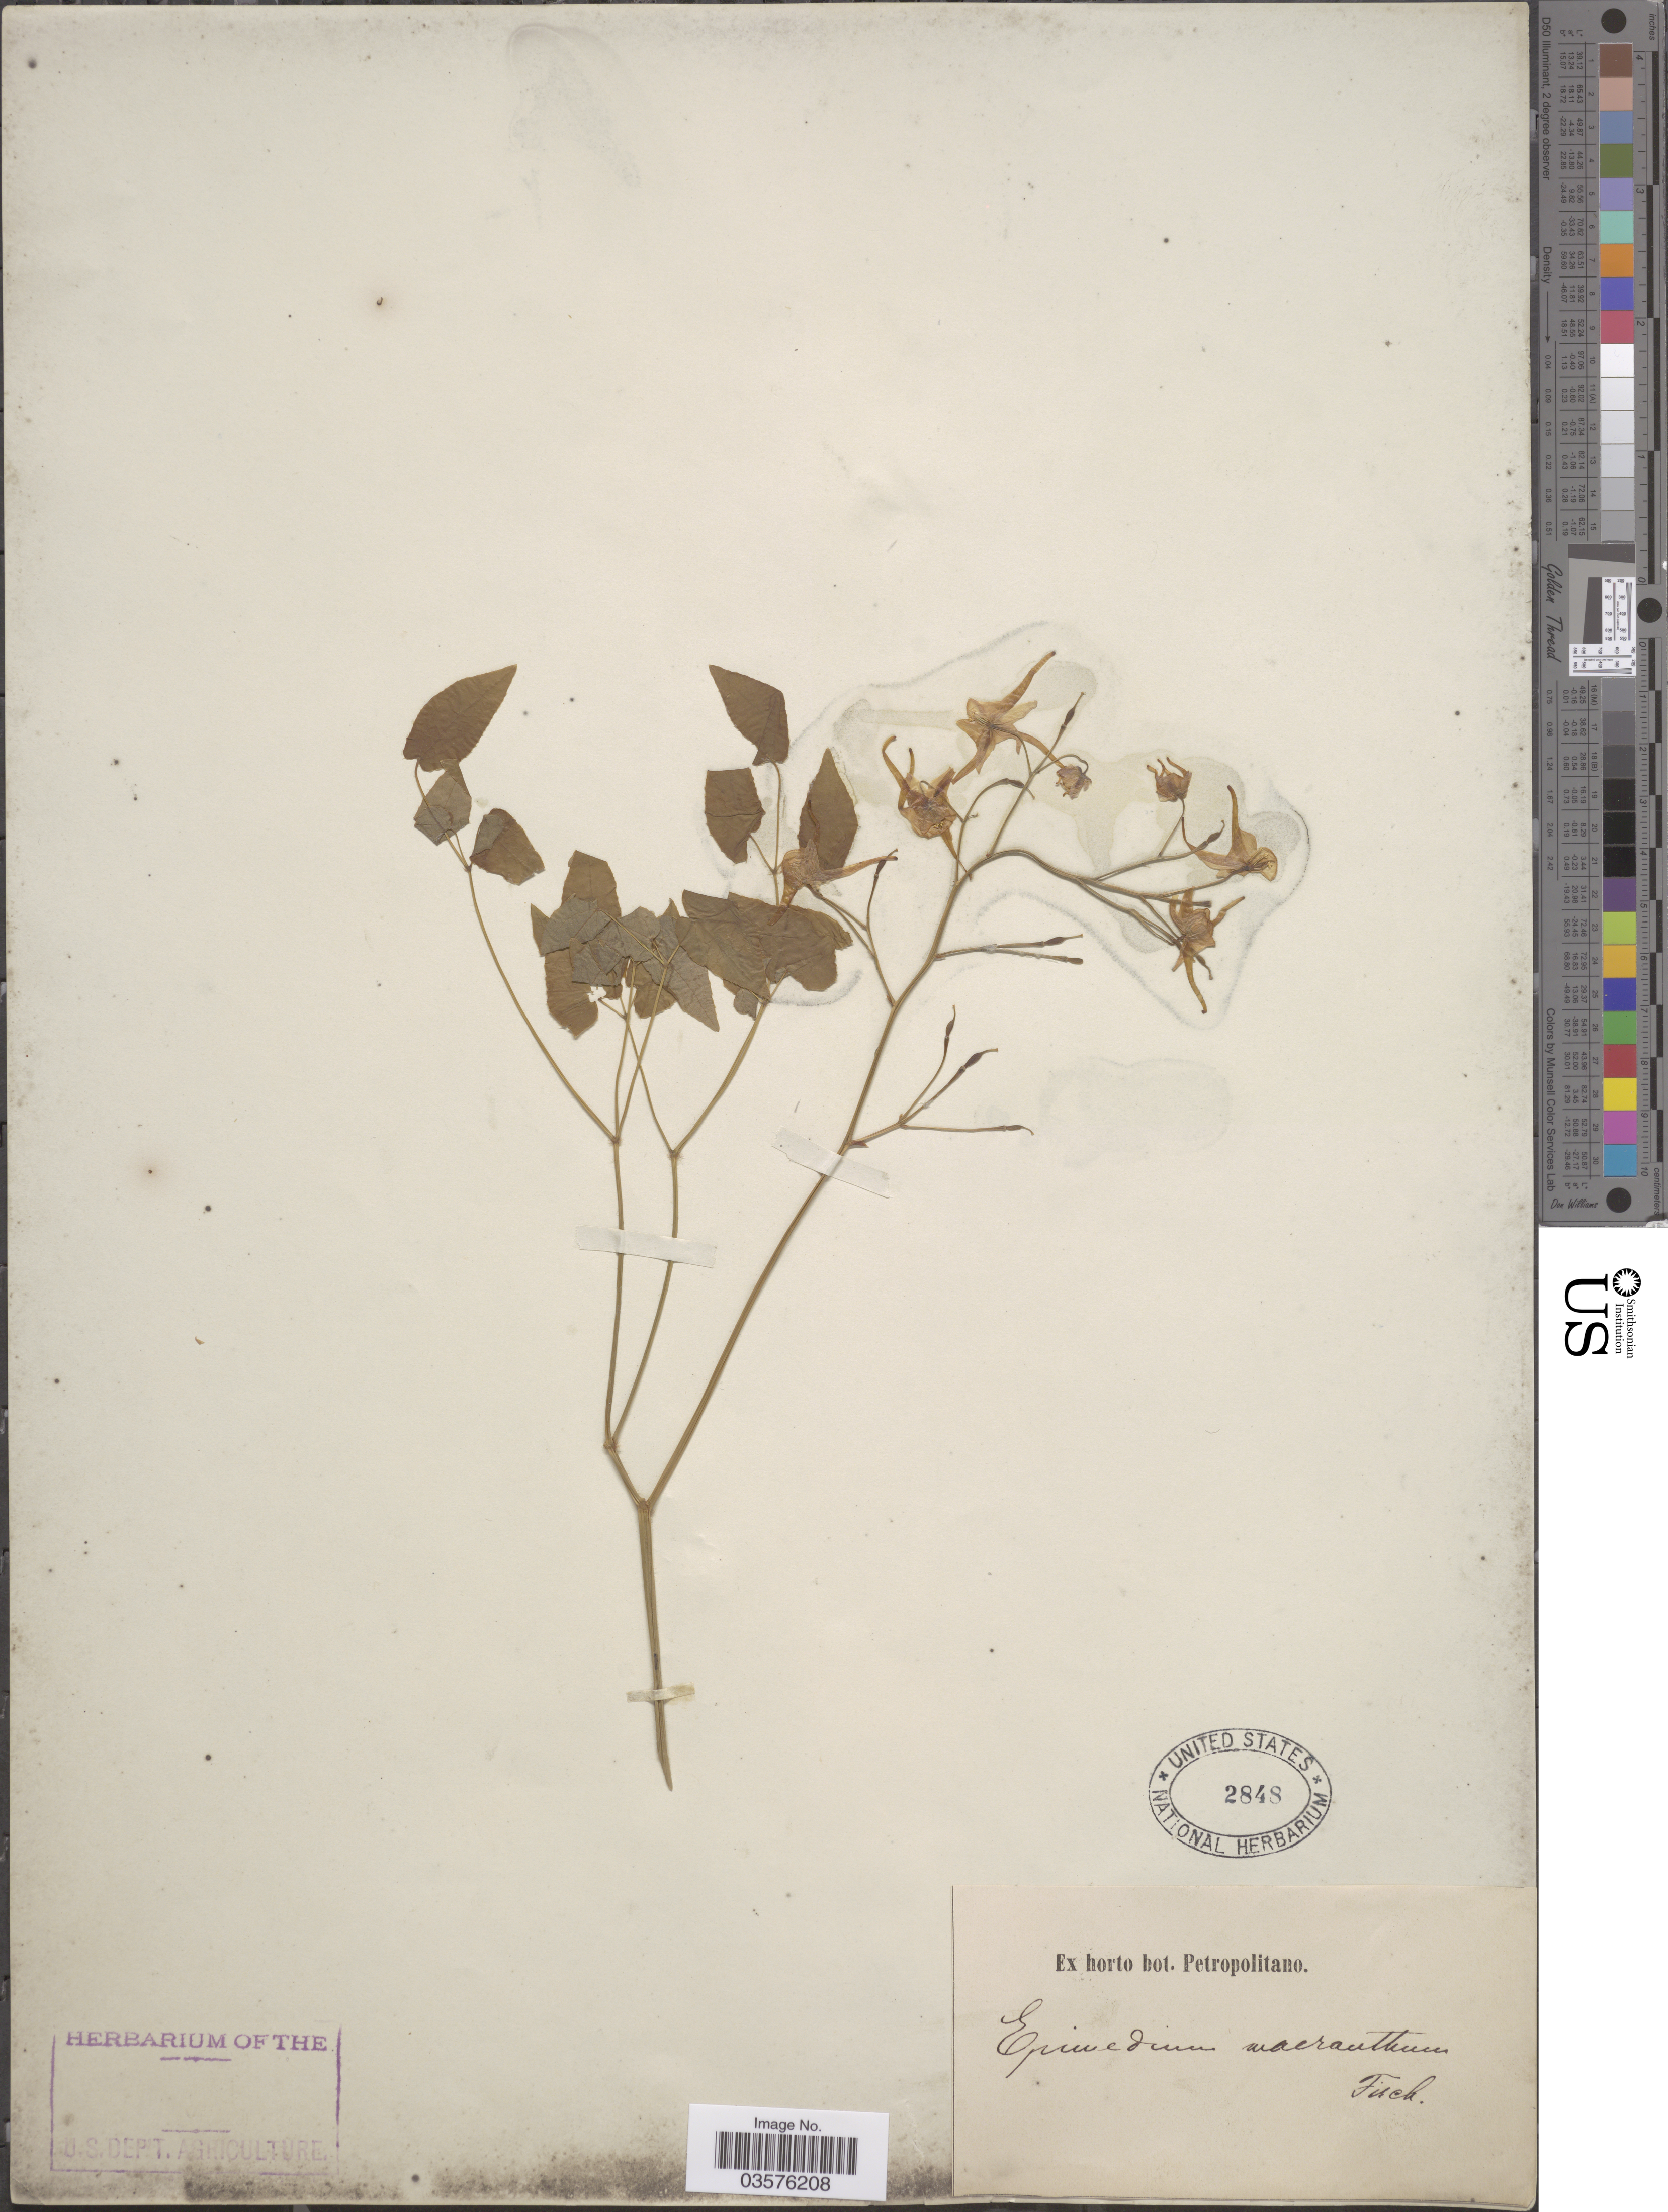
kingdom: Plantae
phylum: Tracheophyta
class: Magnoliopsida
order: Ranunculales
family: Berberidaceae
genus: Epimedium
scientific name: Epimedium macranthum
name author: C. Morren & Decne.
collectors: ex Horto Bot. Petropolitano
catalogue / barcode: US 2848